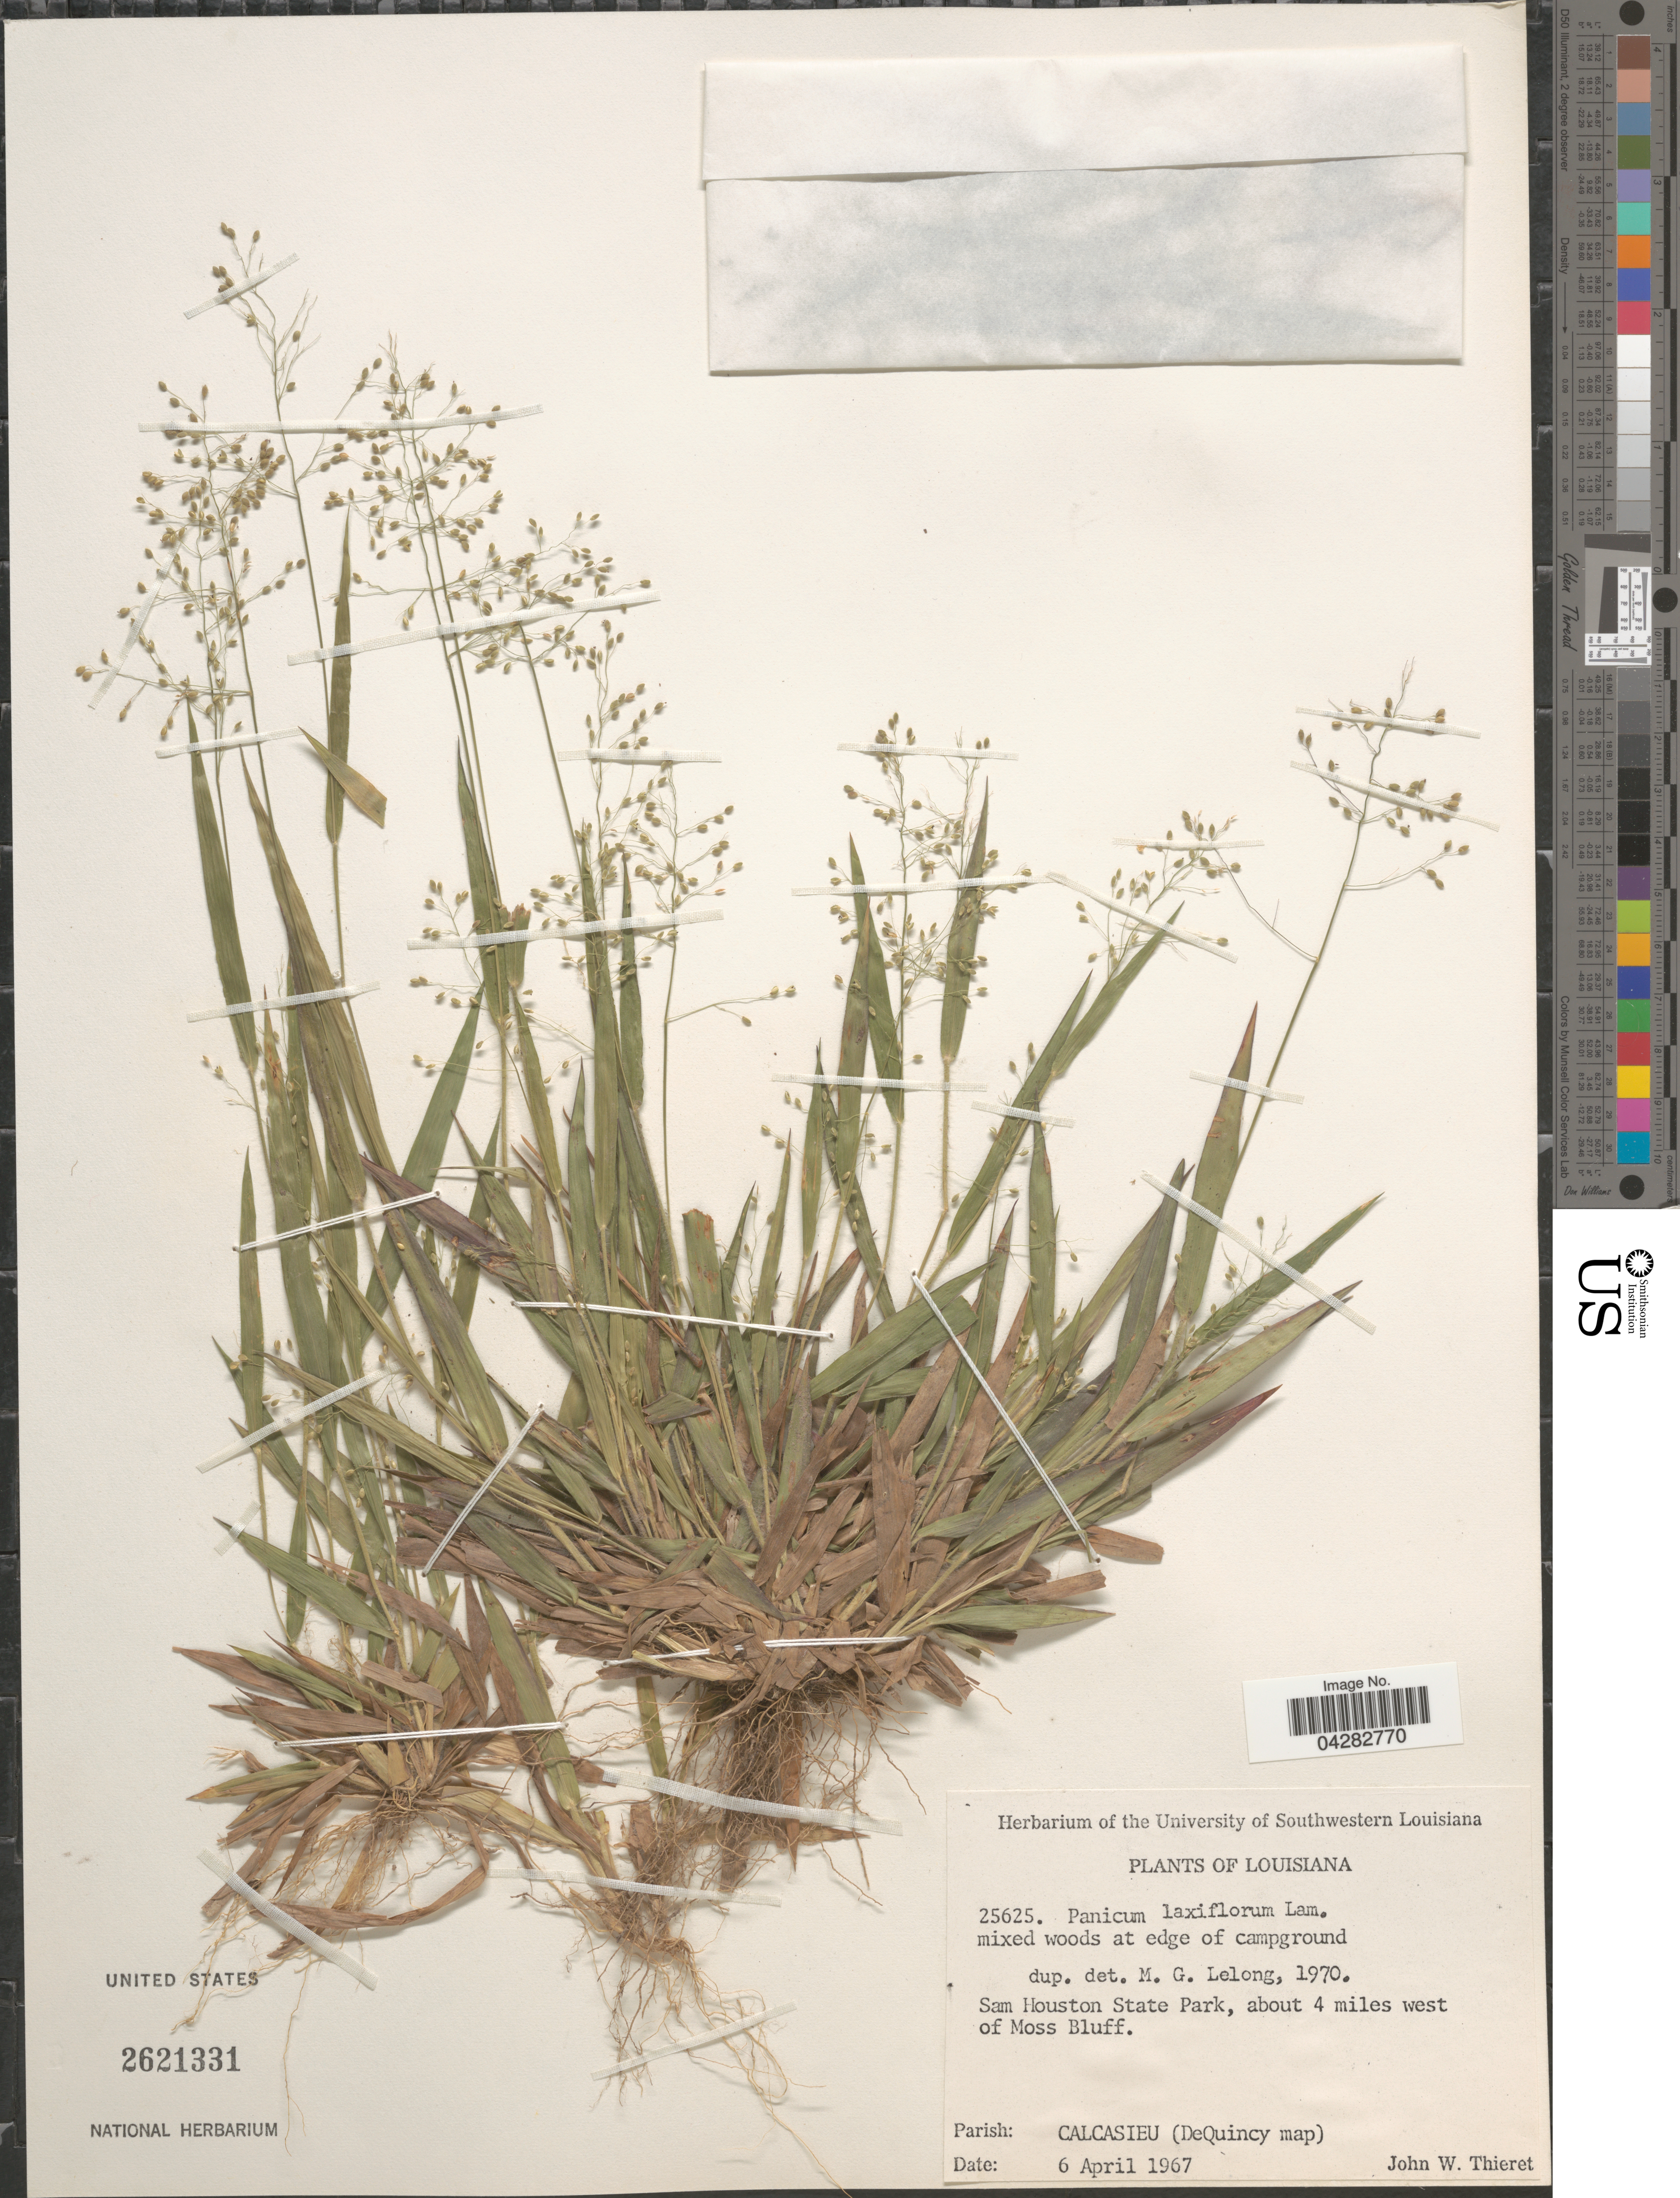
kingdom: Plantae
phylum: Tracheophyta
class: Liliopsida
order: Poales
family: Poaceae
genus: Dichanthelium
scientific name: Dichanthelium laxiflorum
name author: (Lam.) Gould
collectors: J. W. Thieret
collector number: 25625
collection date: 1967-04-06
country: United States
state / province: Louisiana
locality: At edge of campground. Sam Houston State Park, about 4 miles west of Moss Bluff. Parish: Calcasieu (DeQuincy map).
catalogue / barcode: US 2621331